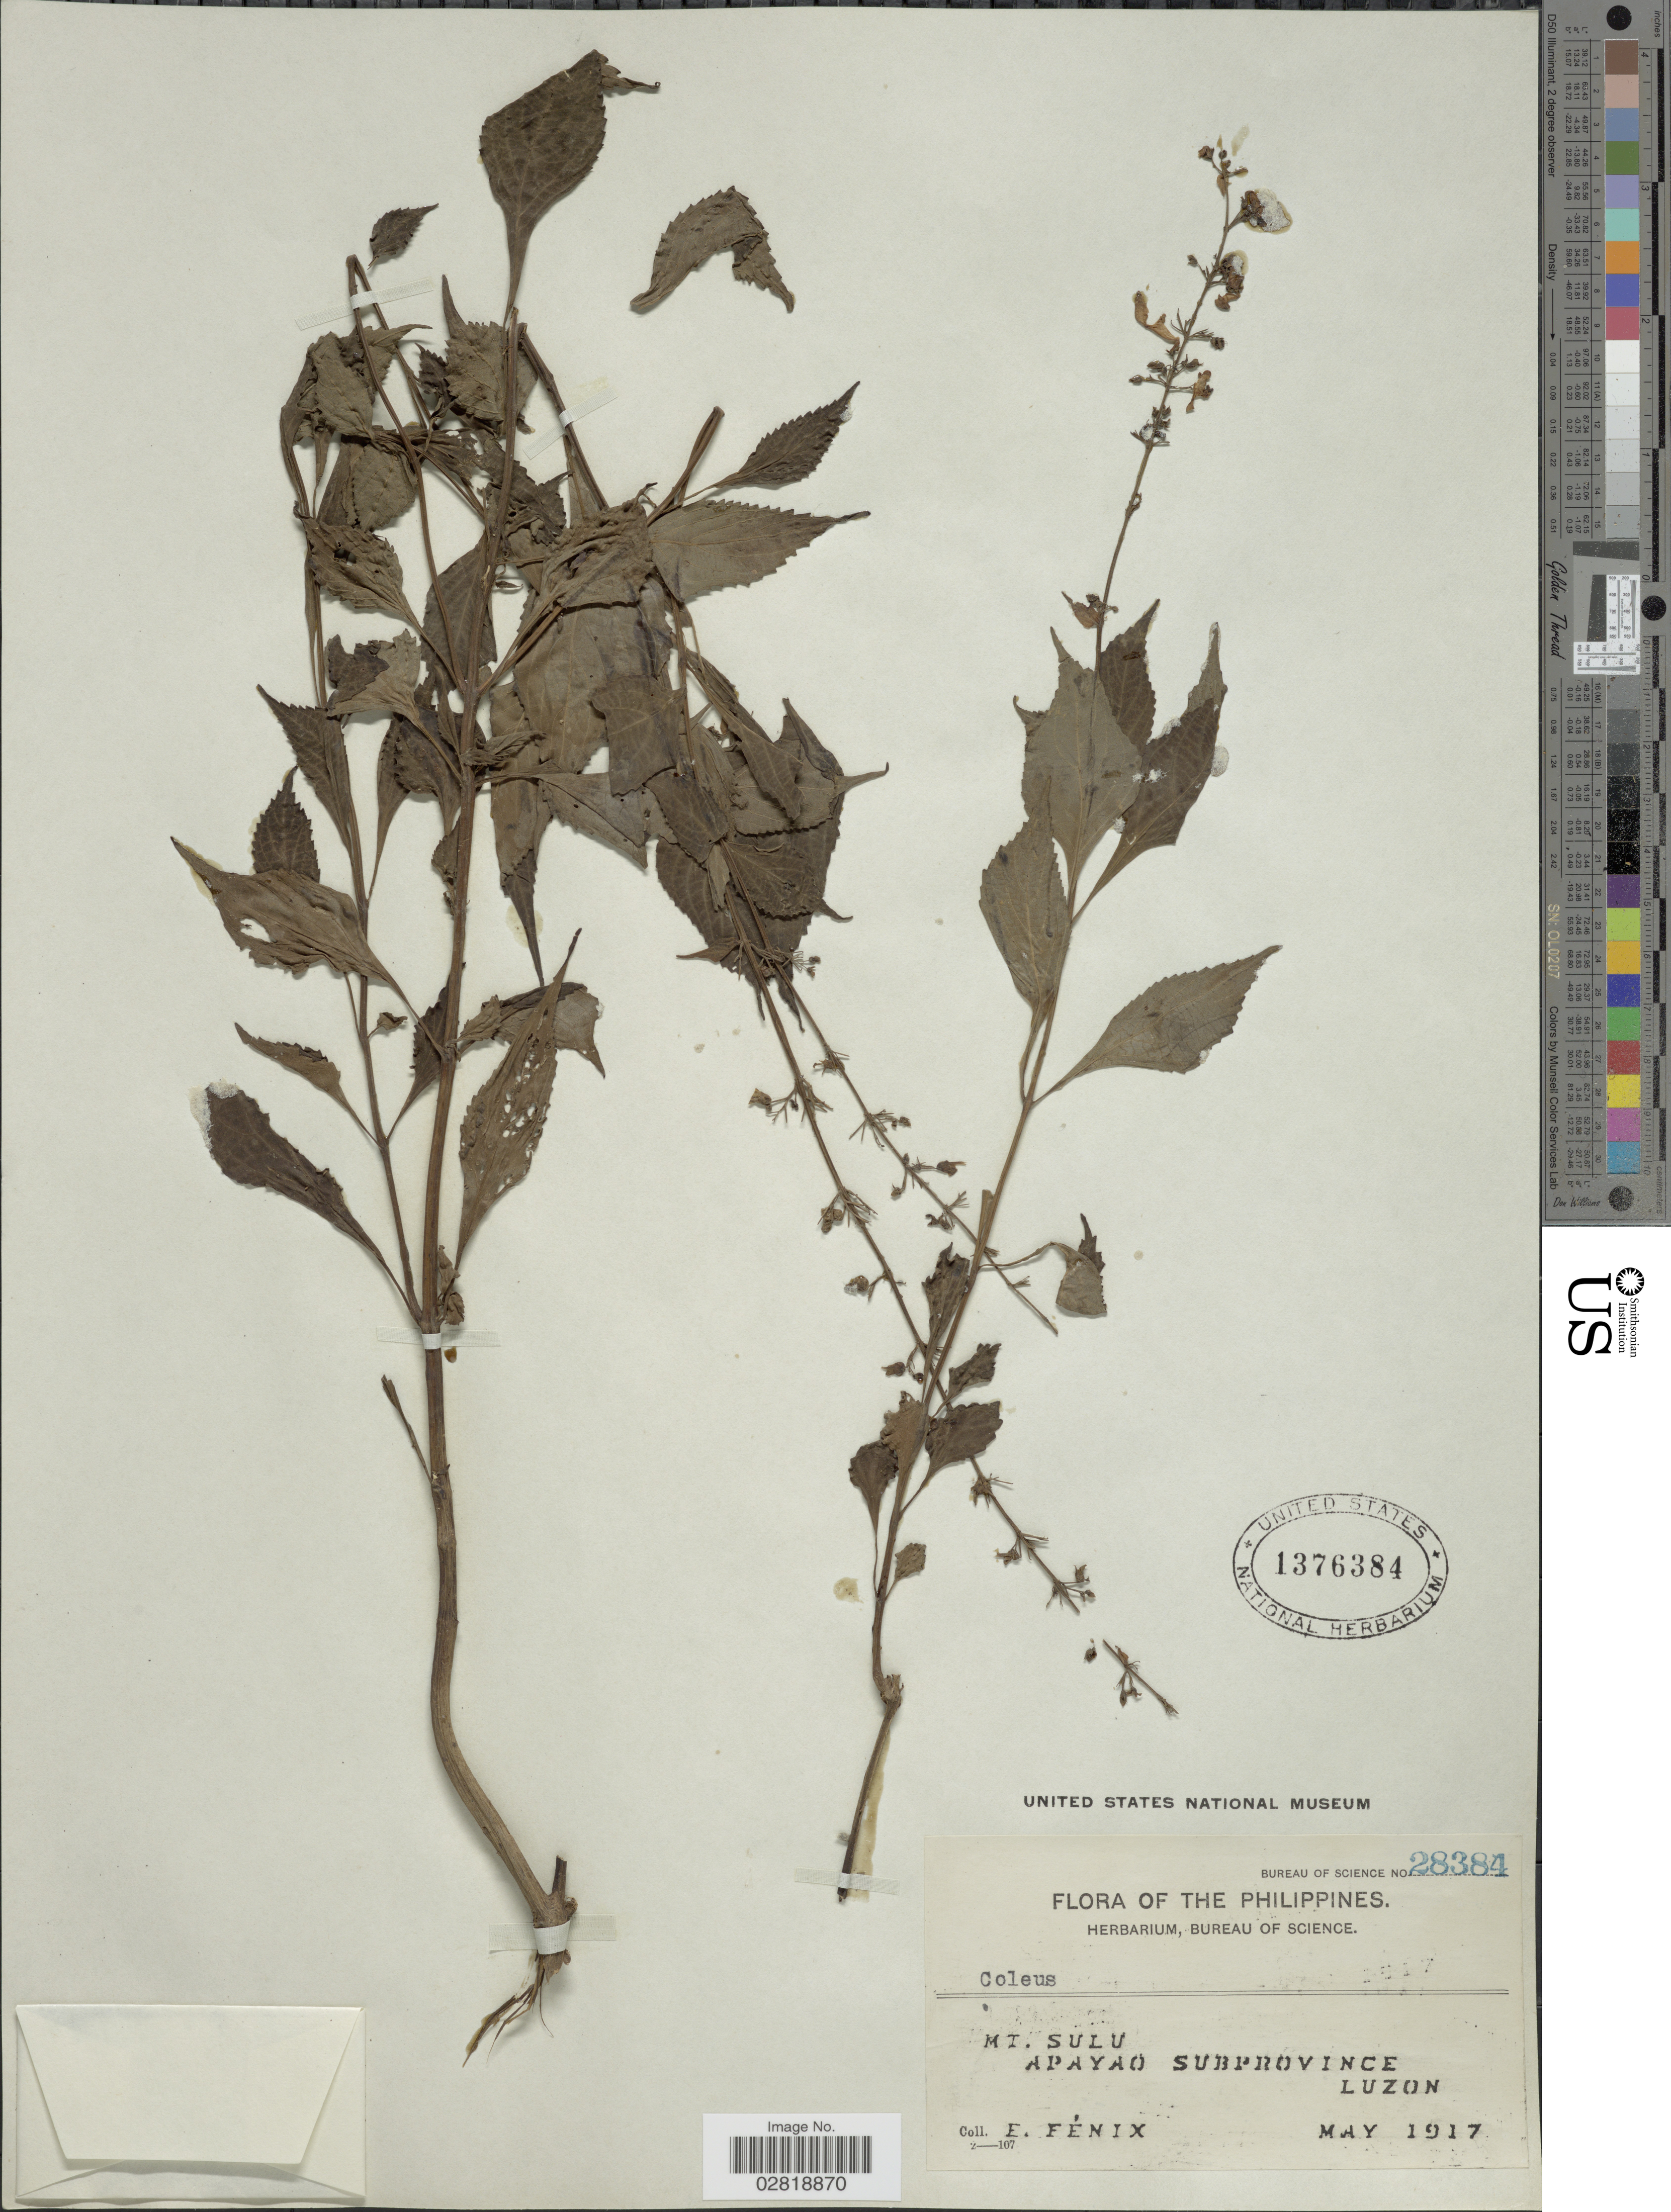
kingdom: Plantae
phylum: Tracheophyta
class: Magnoliopsida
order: Lamiales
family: Lamiaceae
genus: Plectranthus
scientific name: Plectranthus sp.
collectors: E. Fénix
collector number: Bureau of Science 28384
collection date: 1917-05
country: Philippines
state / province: Muslim Mindanao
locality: Mt. Sulu. Apayao Subprovince. Luzon.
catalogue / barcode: US 1376384